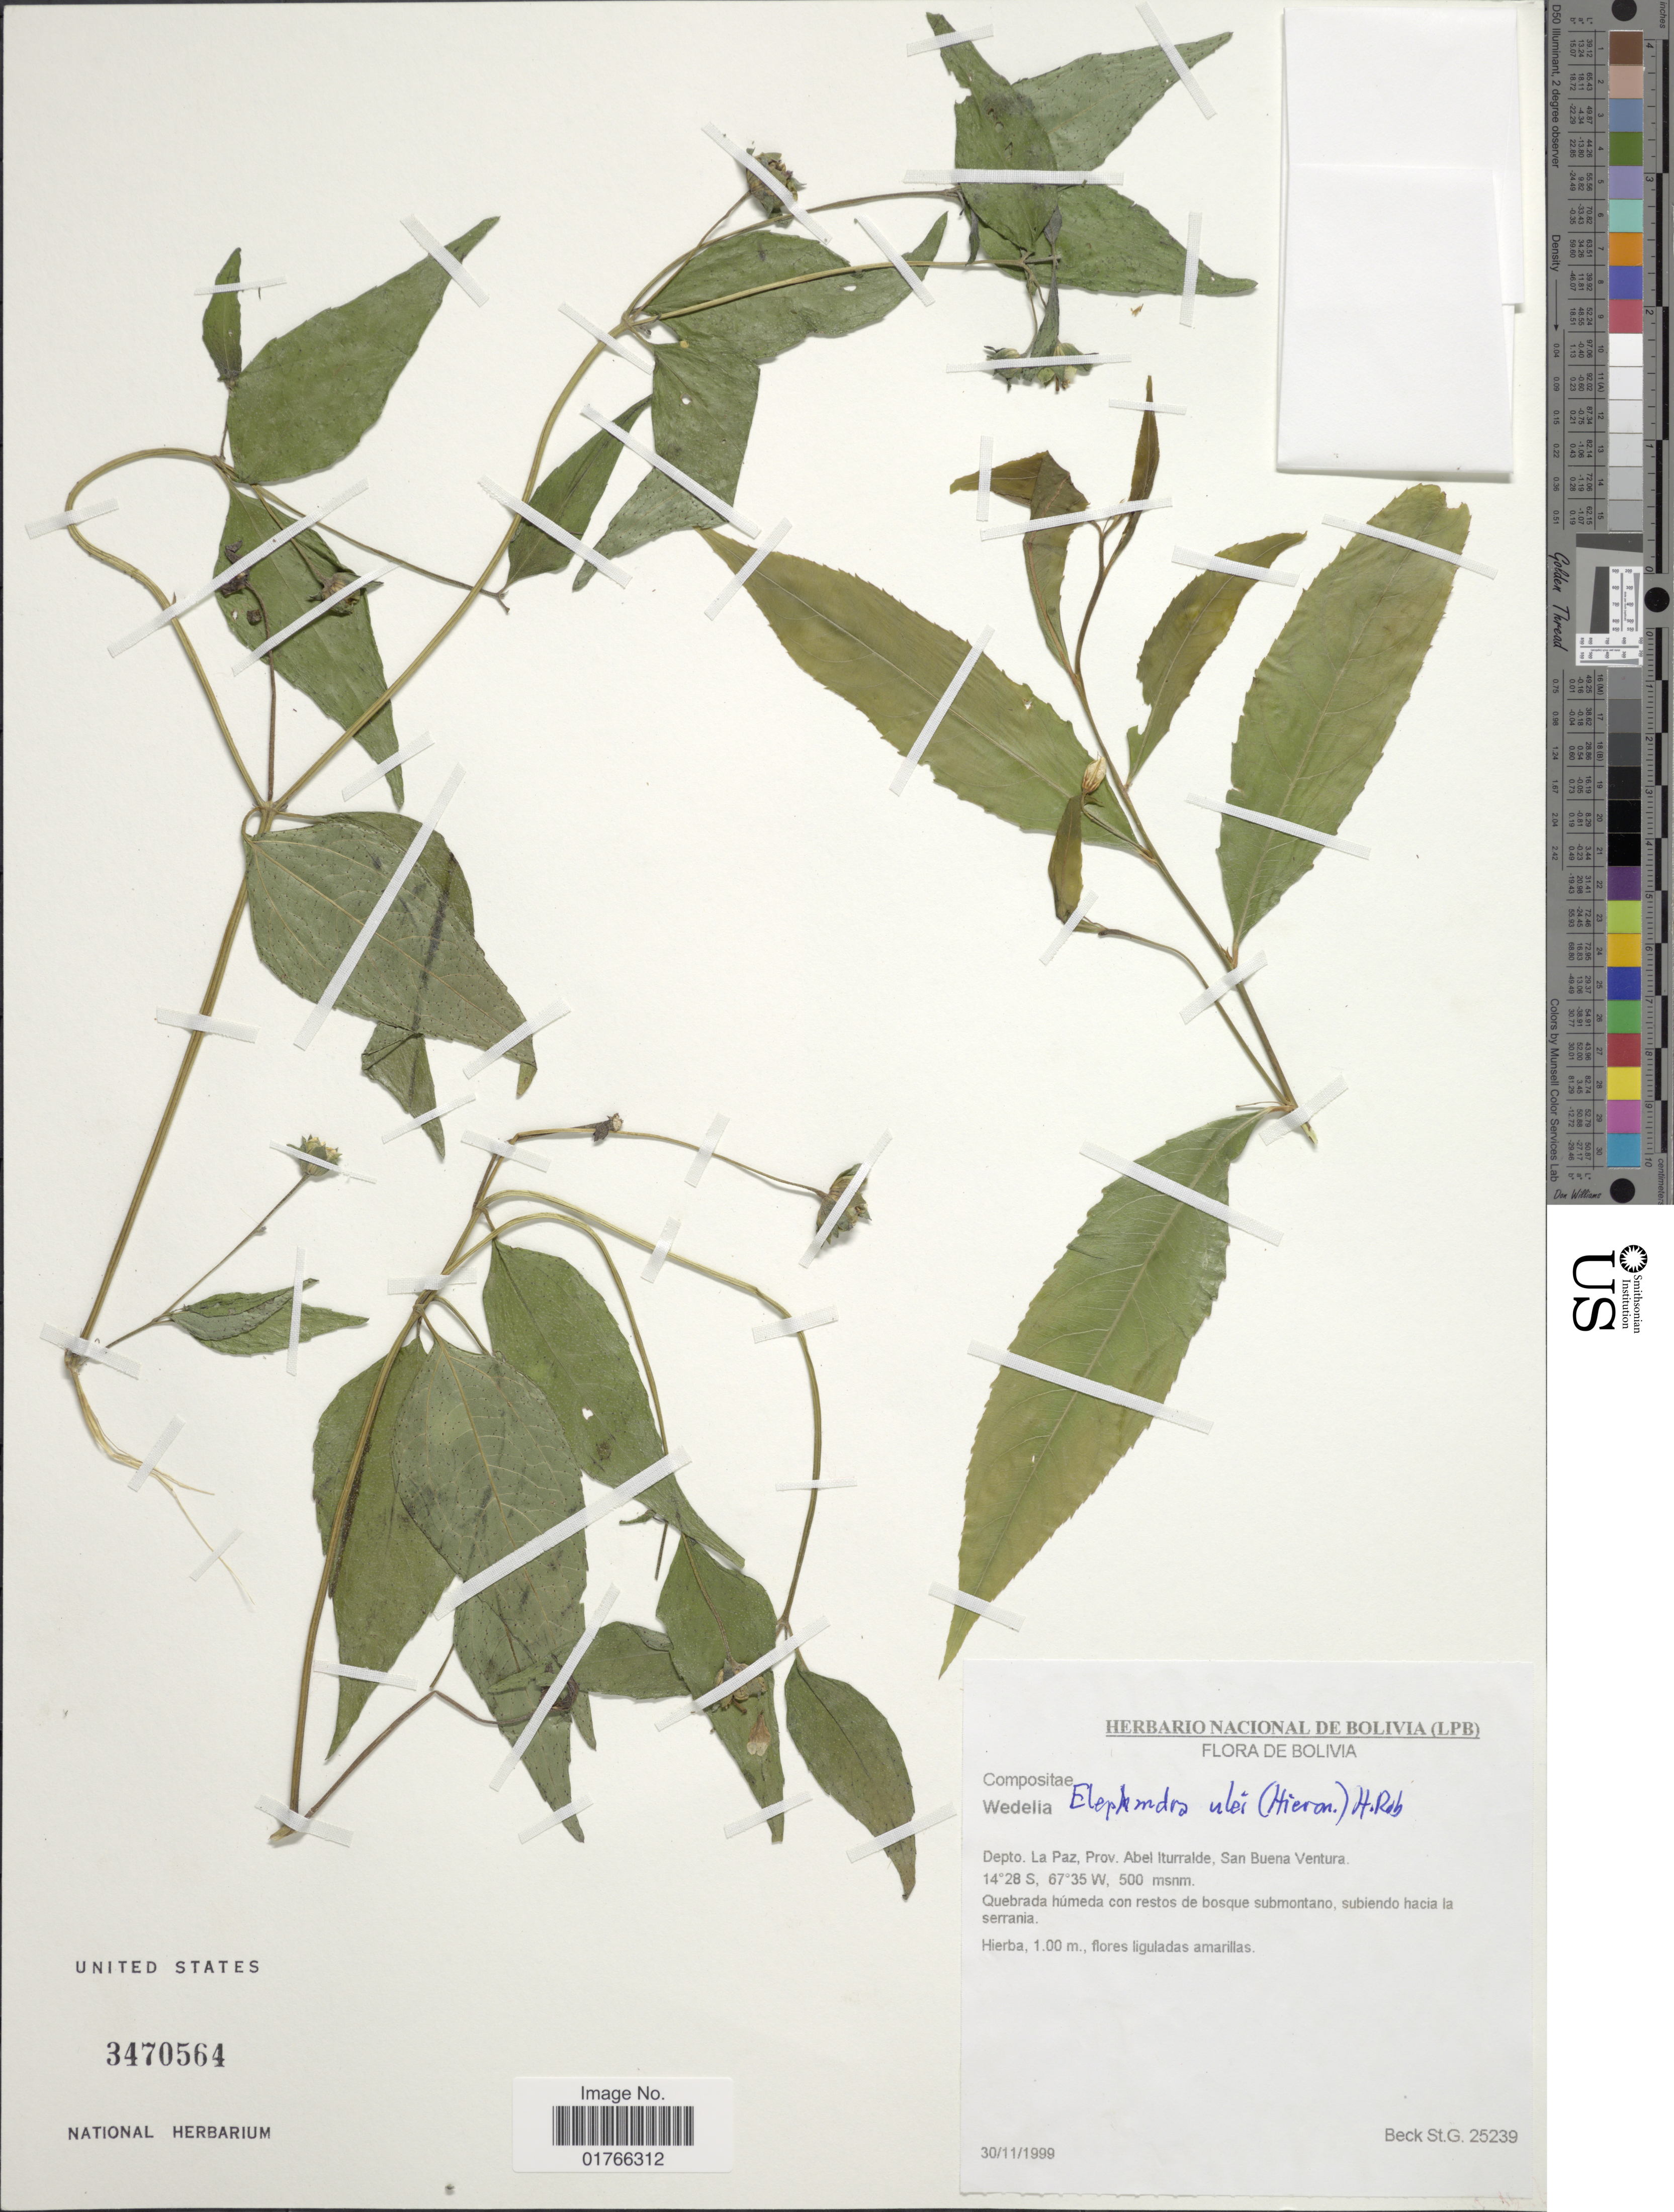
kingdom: Plantae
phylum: Tracheophyta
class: Magnoliopsida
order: Asterales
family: Asteraceae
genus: Elaphandra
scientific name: Elaphandra ulei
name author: (Hieron.) H. Rob.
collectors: S. G. Beck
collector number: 25239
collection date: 1999-11-30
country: Bolivia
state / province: La Paz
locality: Prov. Abel Iturralde, San Buena Ventura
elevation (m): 500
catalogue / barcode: US 3470564